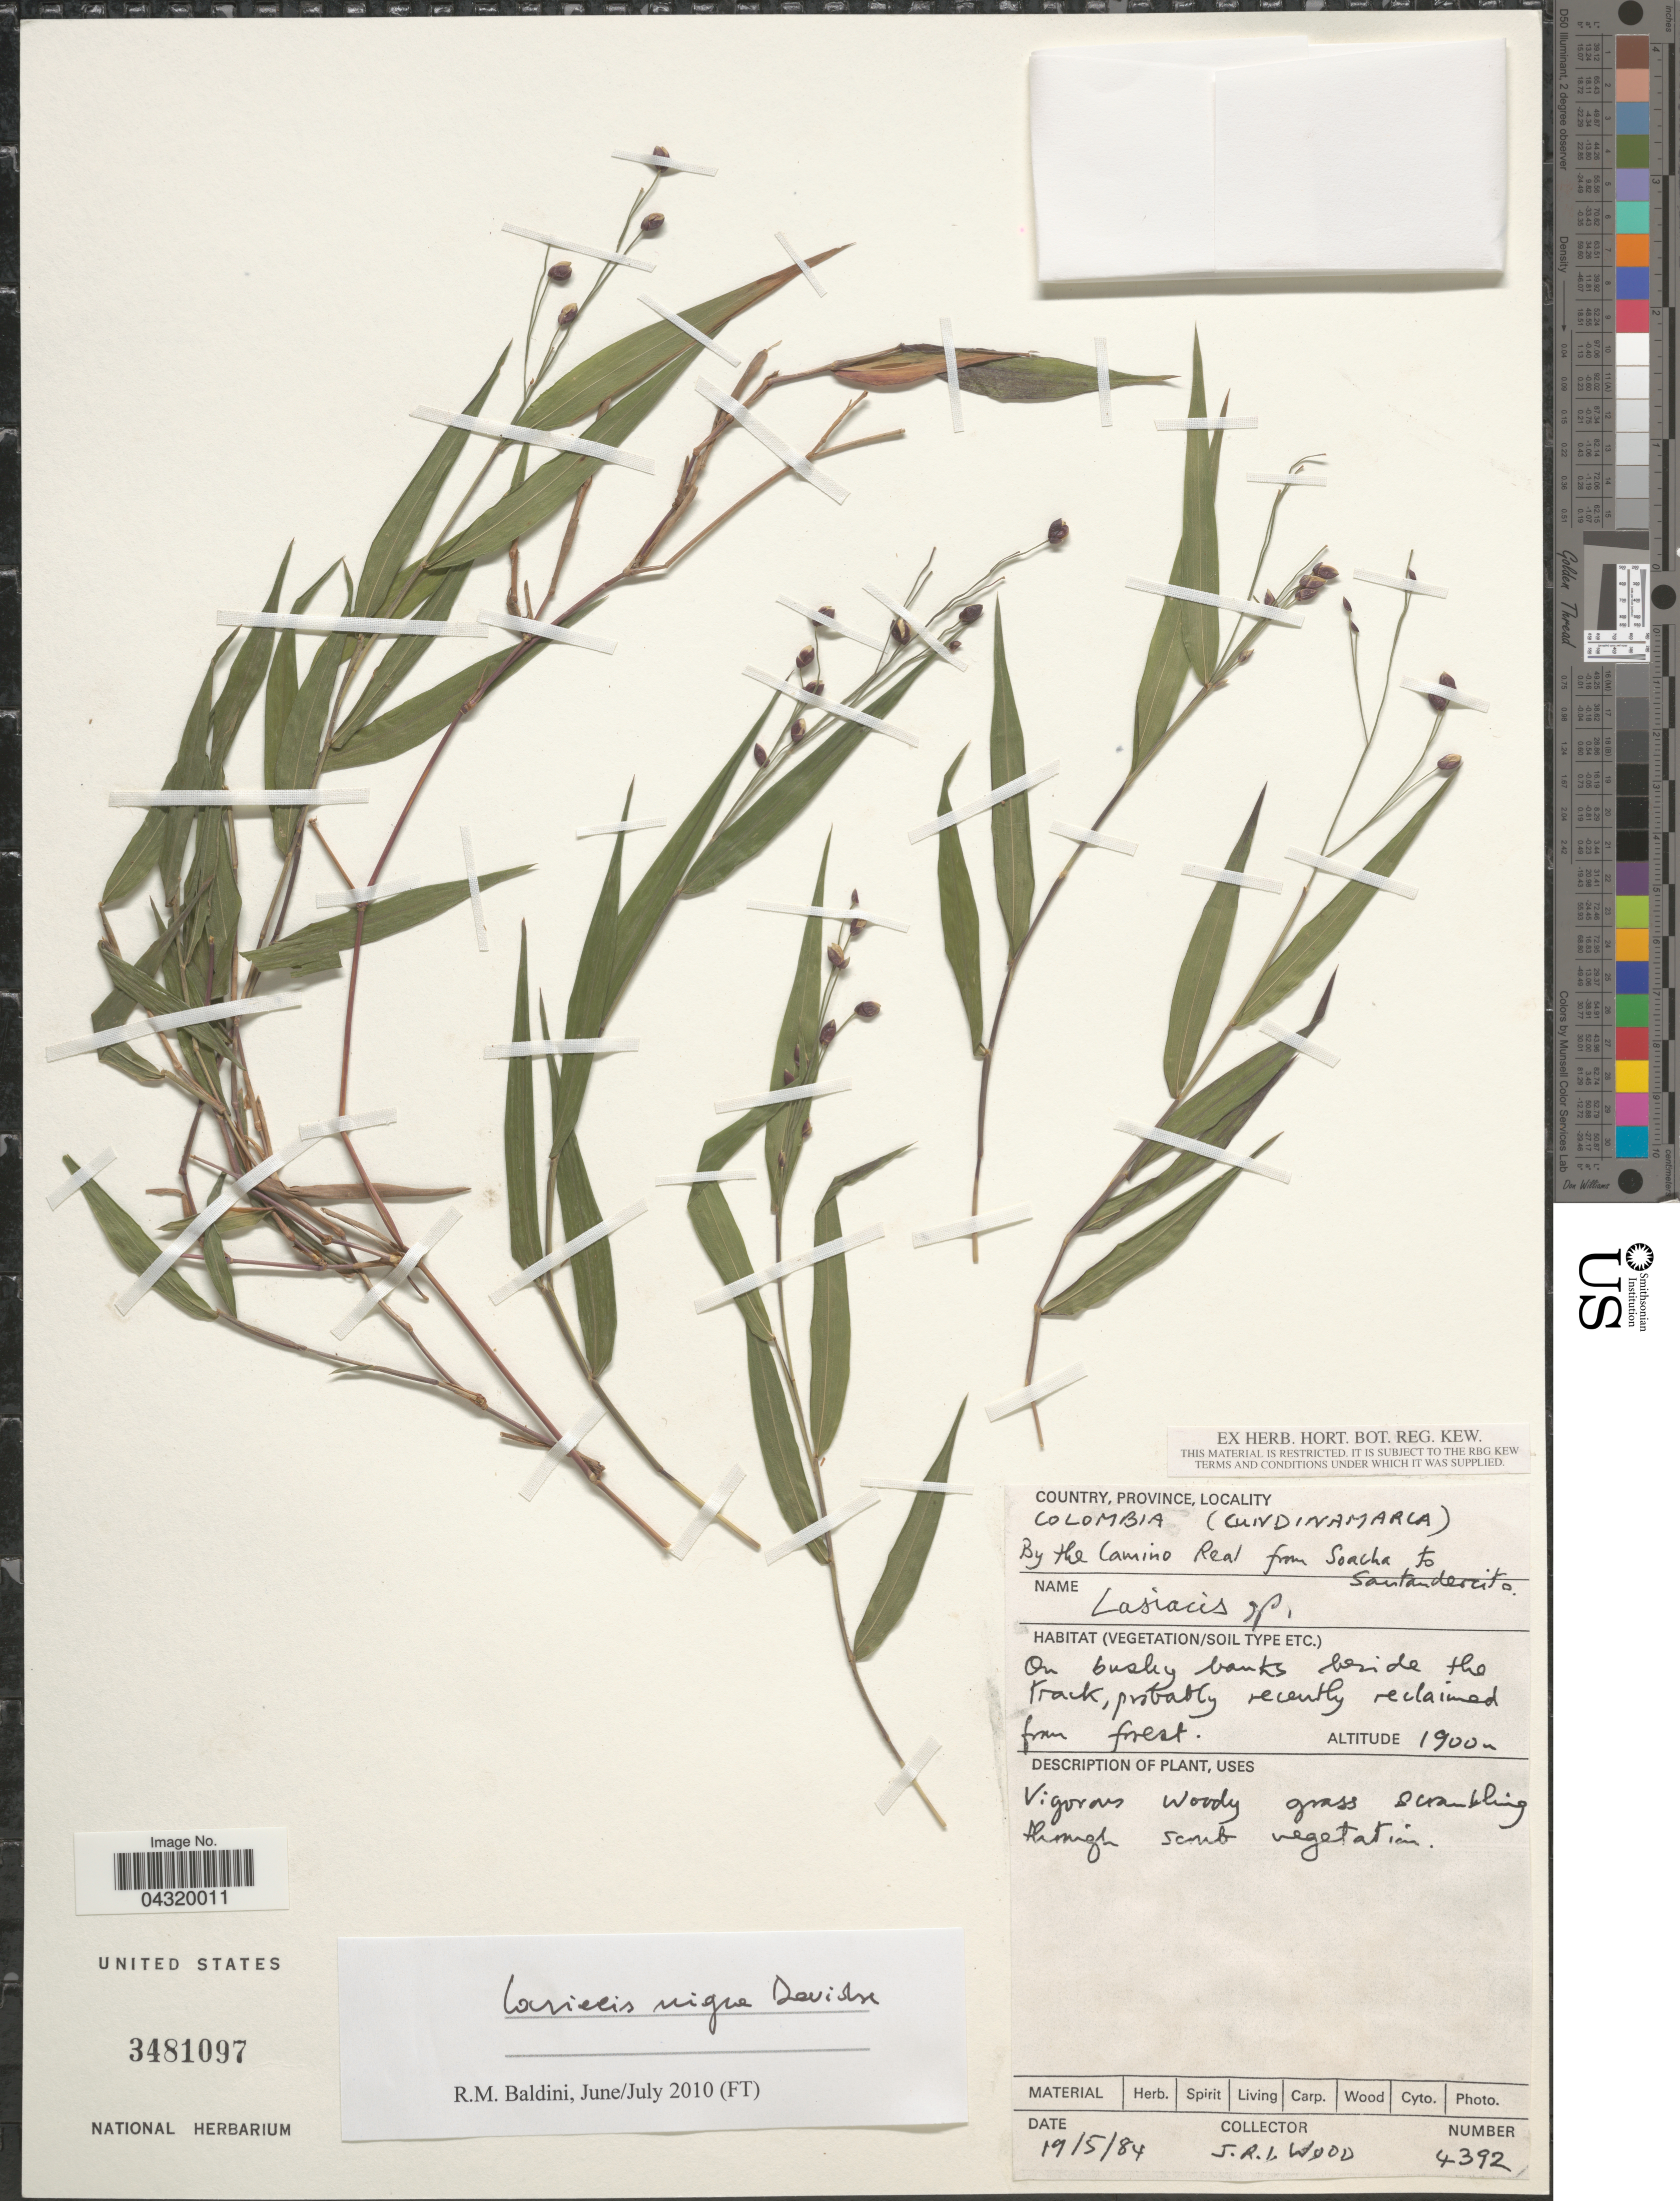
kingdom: Plantae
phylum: Tracheophyta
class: Liliopsida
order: Poales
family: Poaceae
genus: Lasiacis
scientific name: Lasiacis nigra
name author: Davidse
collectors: J. R. I. Wood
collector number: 4392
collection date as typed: Transcribed d/m/y: 19/5/84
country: Colombia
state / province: Cundinamarca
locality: By the camino Real from Soacha to Santandercito.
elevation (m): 1900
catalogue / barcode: US 3481097